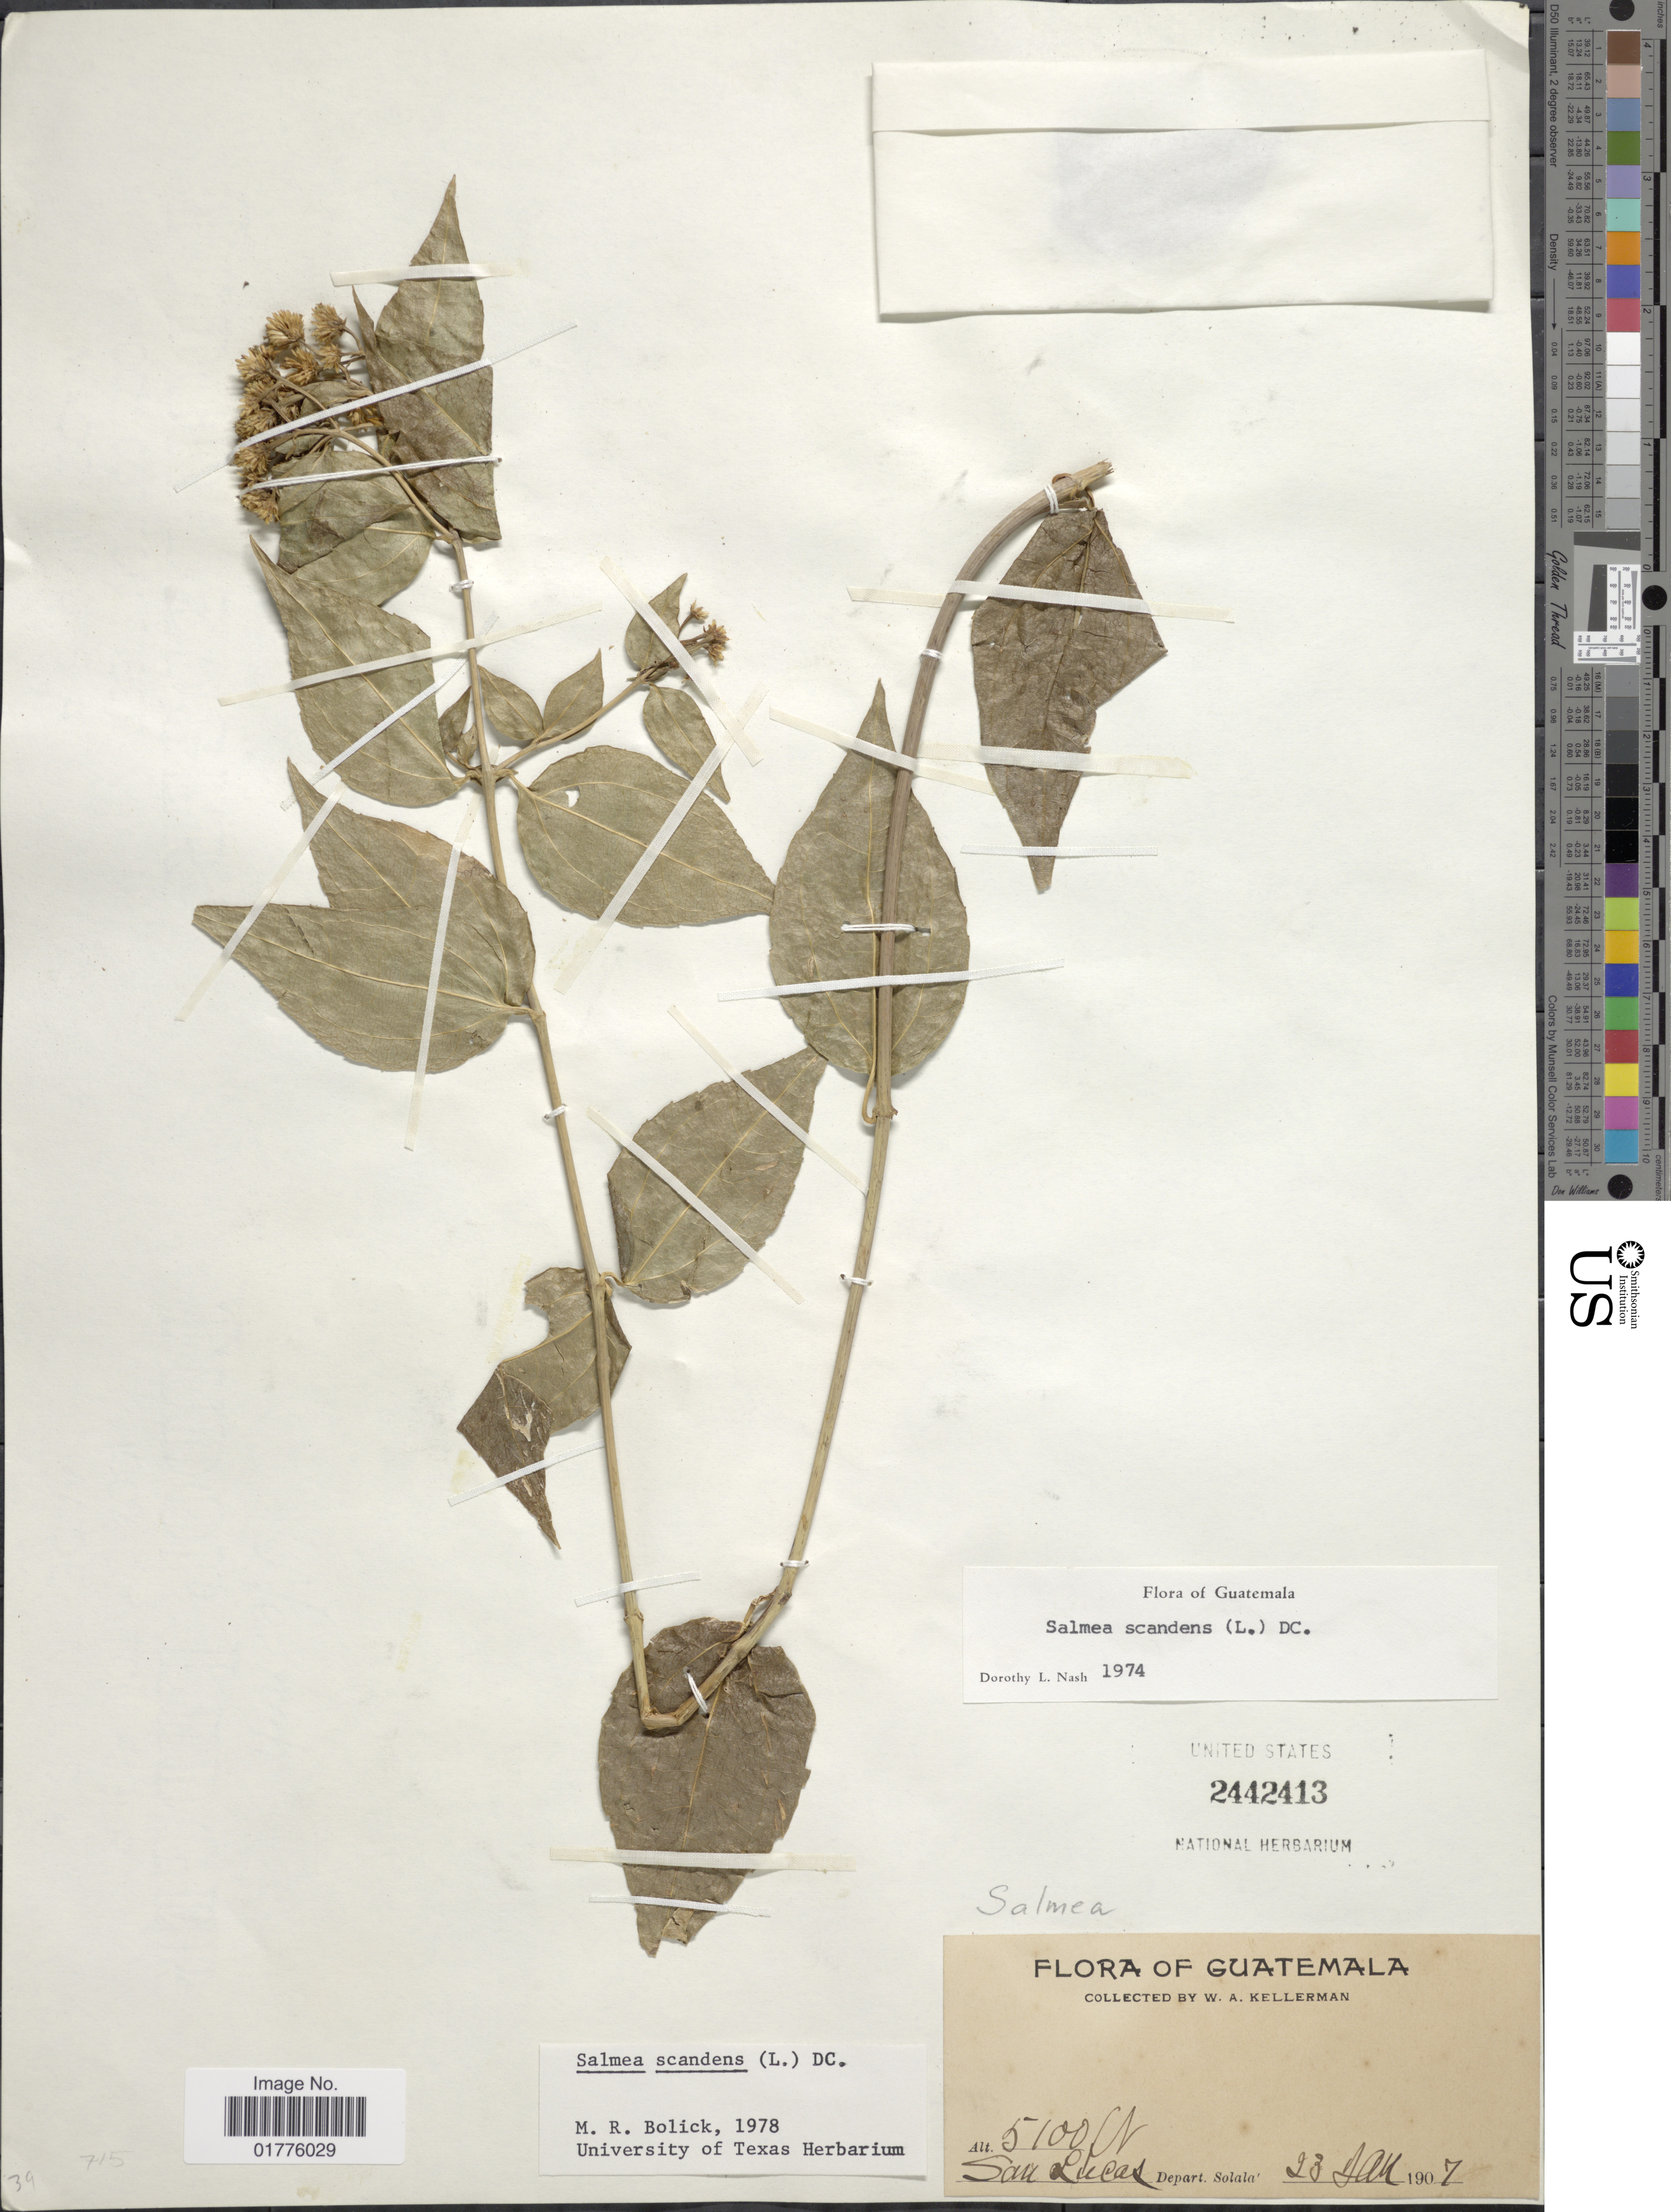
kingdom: Plantae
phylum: Tracheophyta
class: Magnoliopsida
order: Asterales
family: Asteraceae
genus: Salmea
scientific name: Salmea scandens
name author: (L.) DC.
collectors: W. Kellerman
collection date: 1907-01-23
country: Guatemala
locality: San Lucas. Depart. Solala. Guatemala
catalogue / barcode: US 2442413